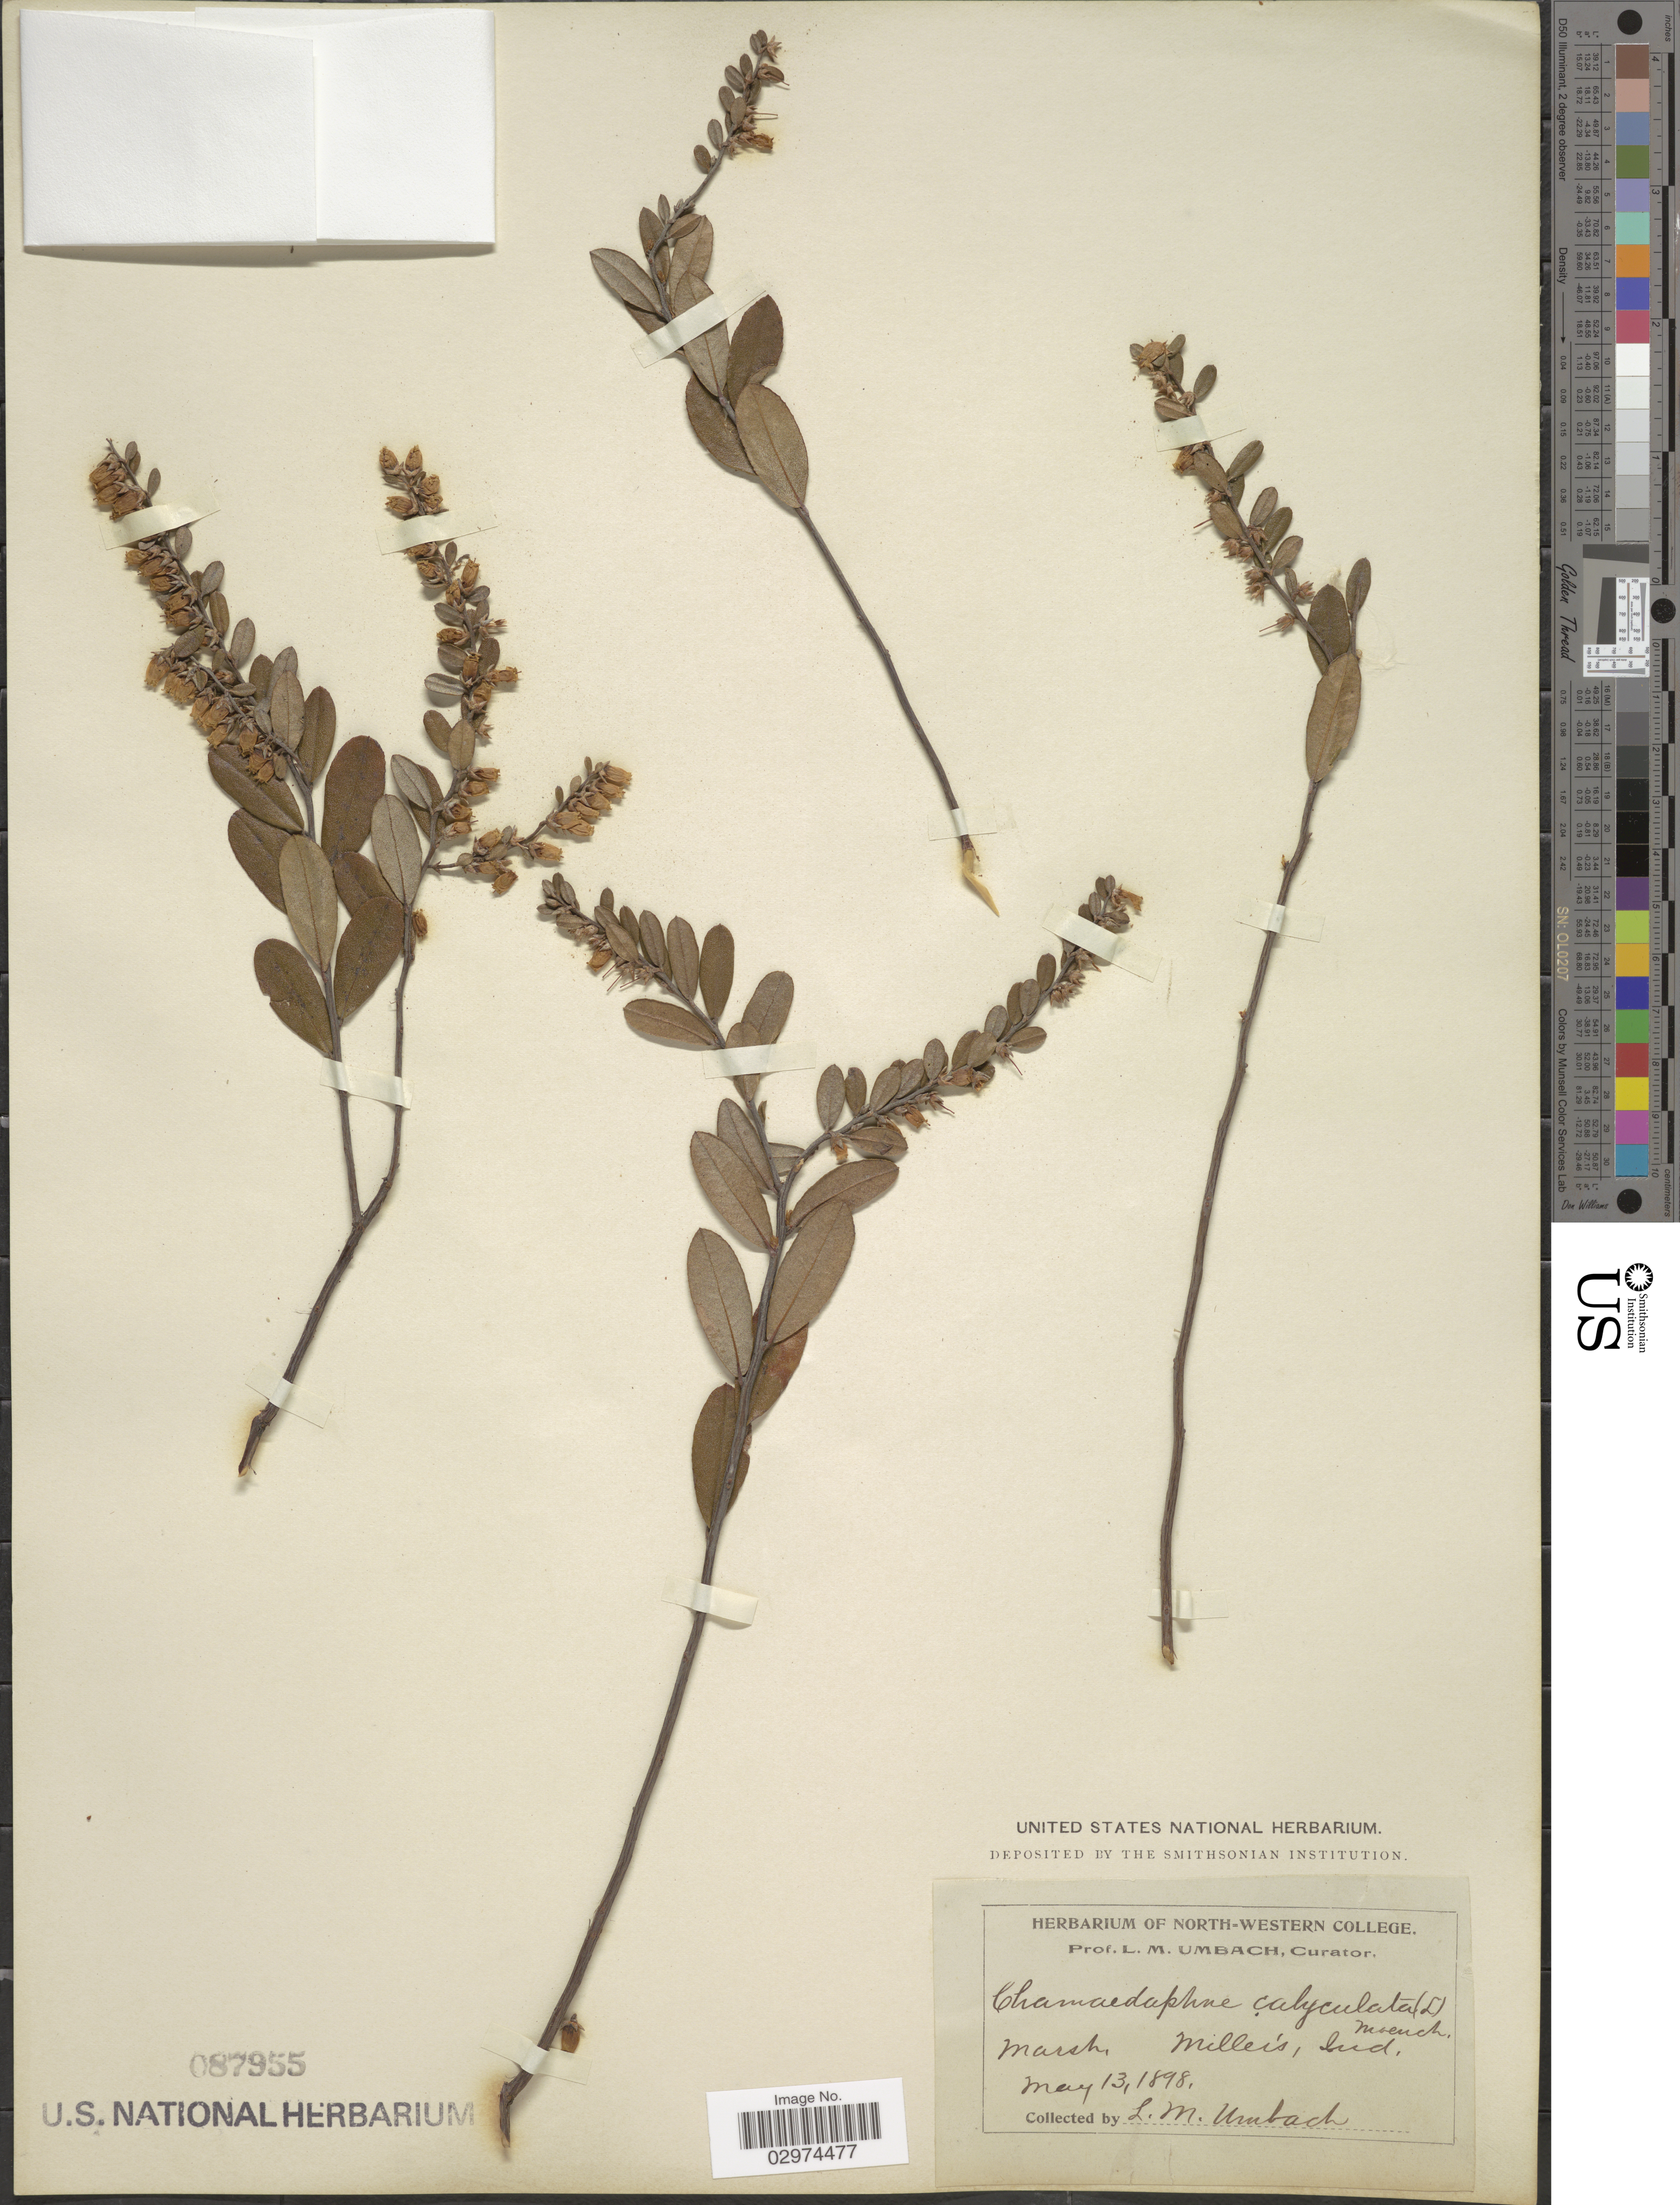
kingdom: Plantae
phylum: Tracheophyta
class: Magnoliopsida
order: Ericales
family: Ericaceae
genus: Chamaedaphne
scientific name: Chamaedaphne calyculata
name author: (L.) Moench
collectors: L. M. Umbach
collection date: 1898-05-13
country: United States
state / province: Indiana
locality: Milleis.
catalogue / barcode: US 87955